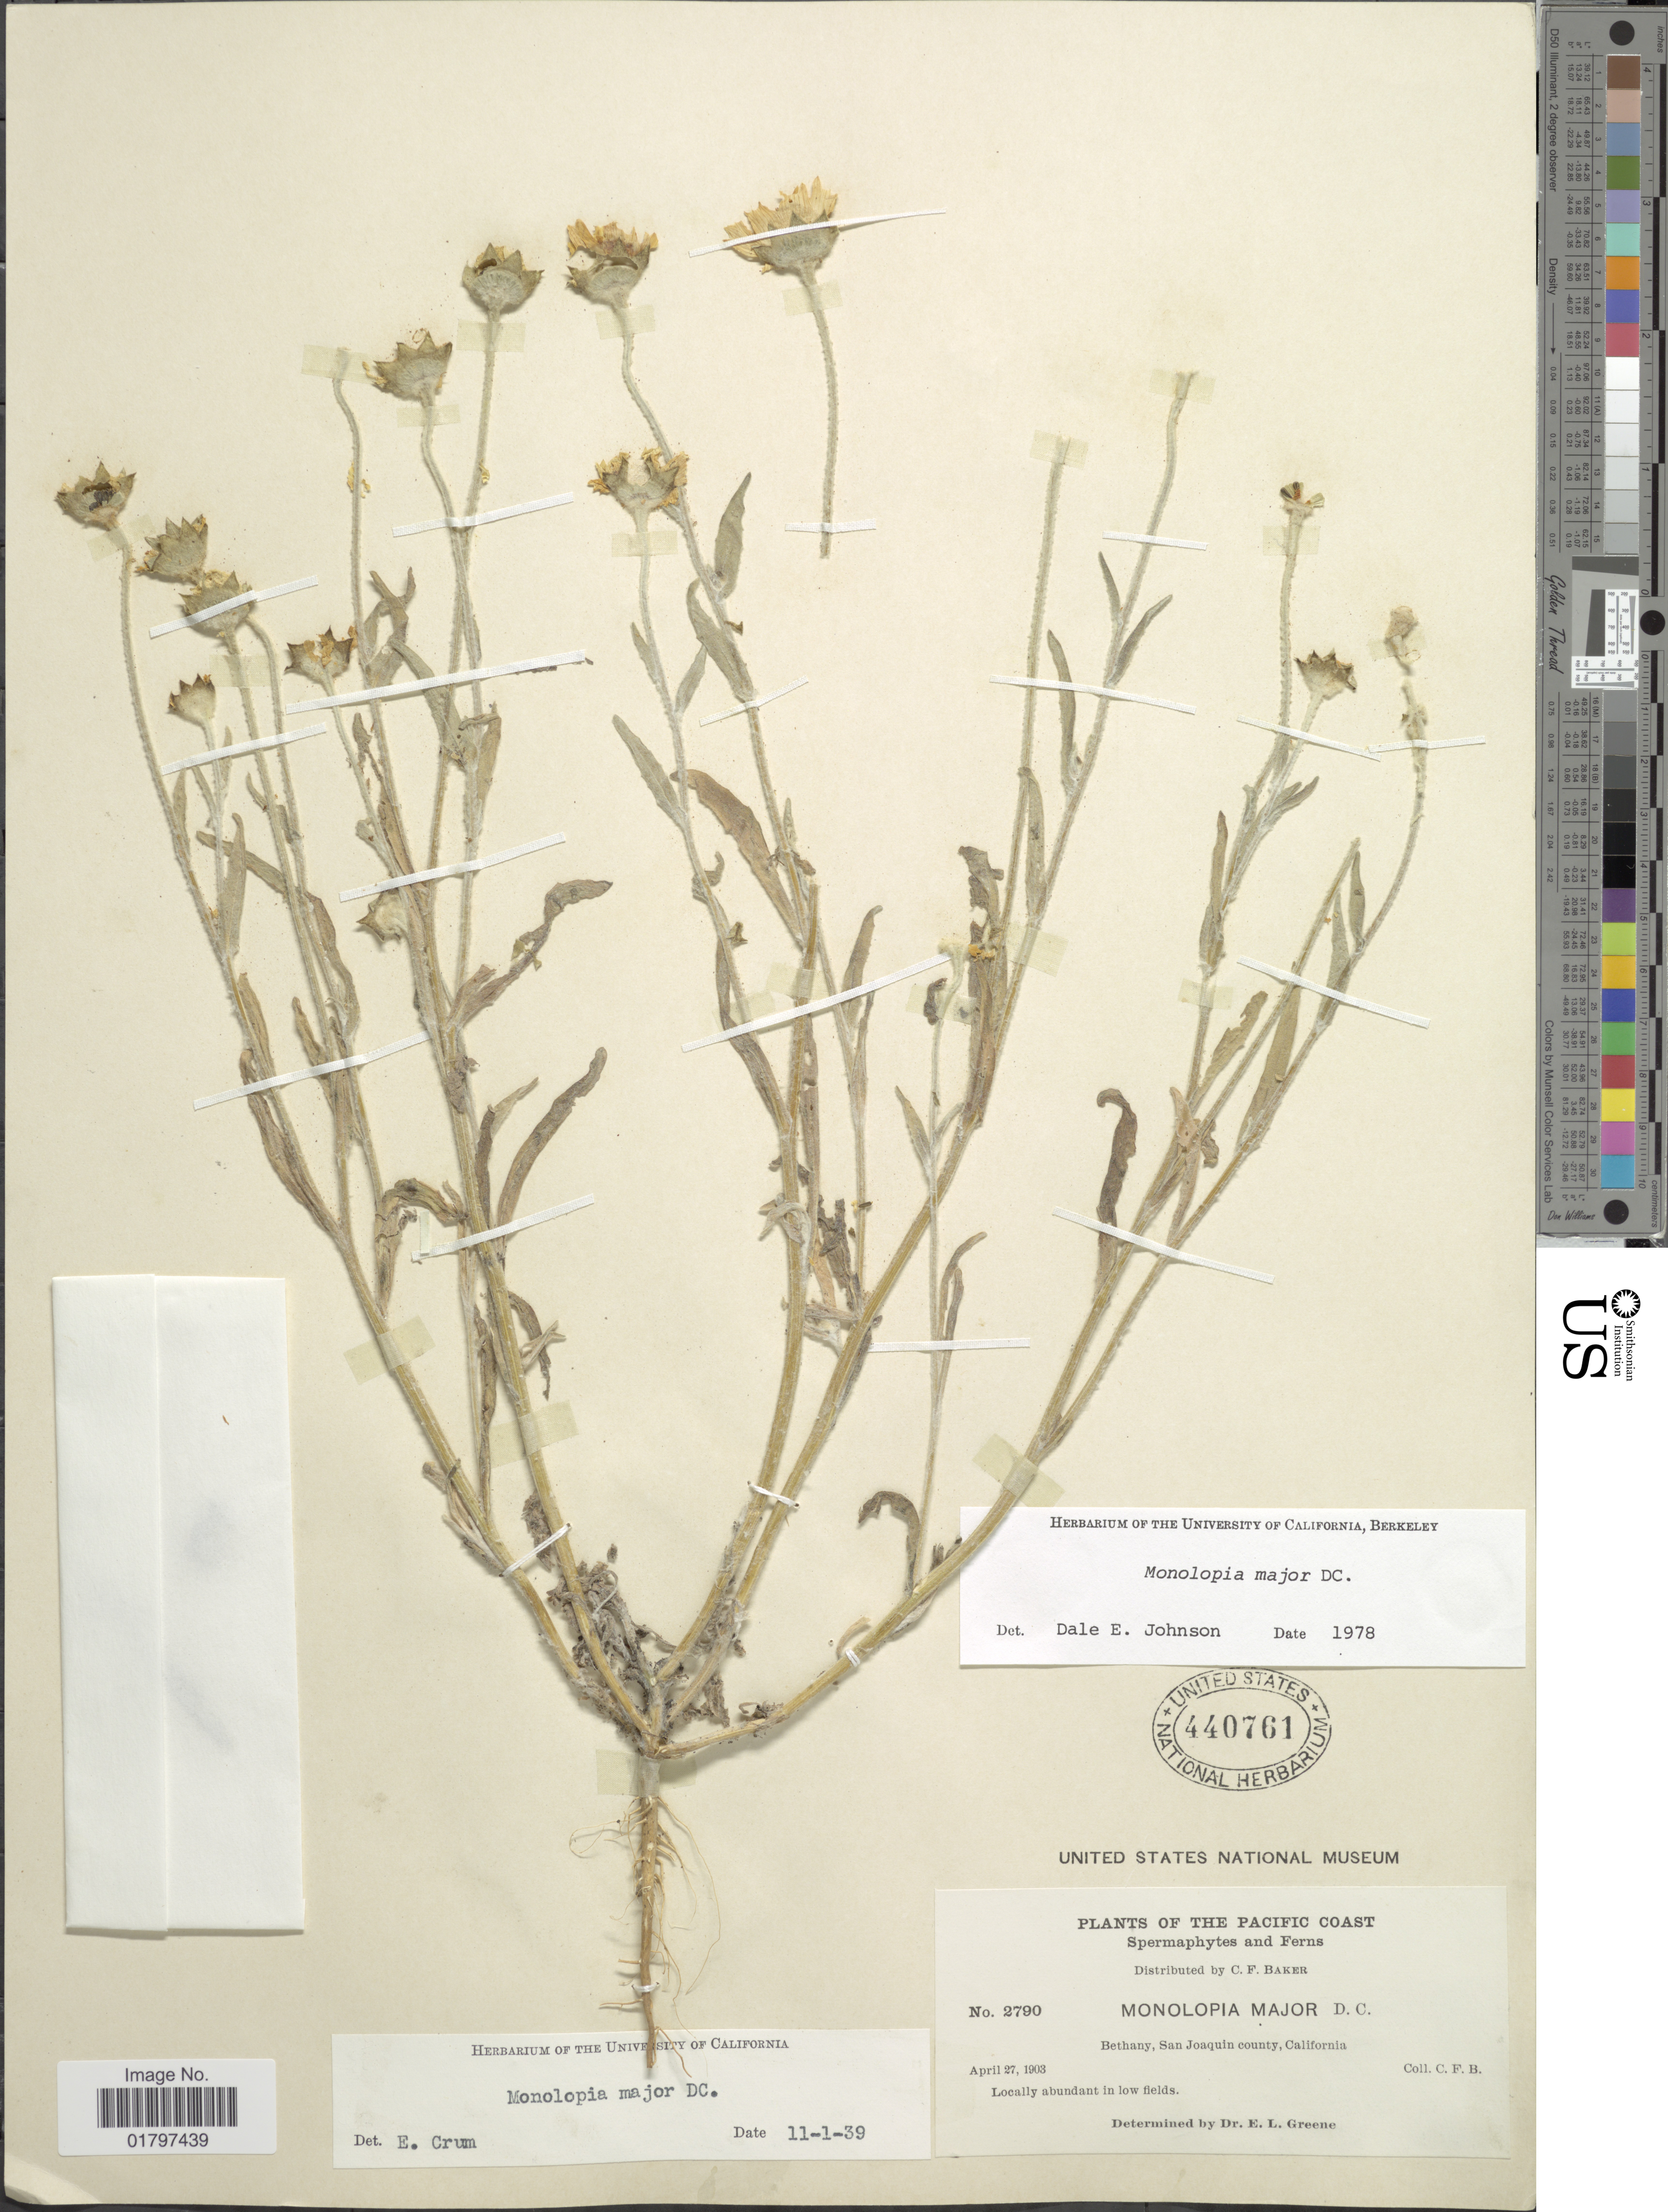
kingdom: Plantae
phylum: Tracheophyta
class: Magnoliopsida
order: Asterales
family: Asteraceae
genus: Monolopia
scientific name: Monolopia major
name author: DC.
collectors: C. F. Baker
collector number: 2790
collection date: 1903-04-27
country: United States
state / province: California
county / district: San Joaquin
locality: Pacific Coast. Bethany, San Joaquin county, California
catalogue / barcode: US 440761